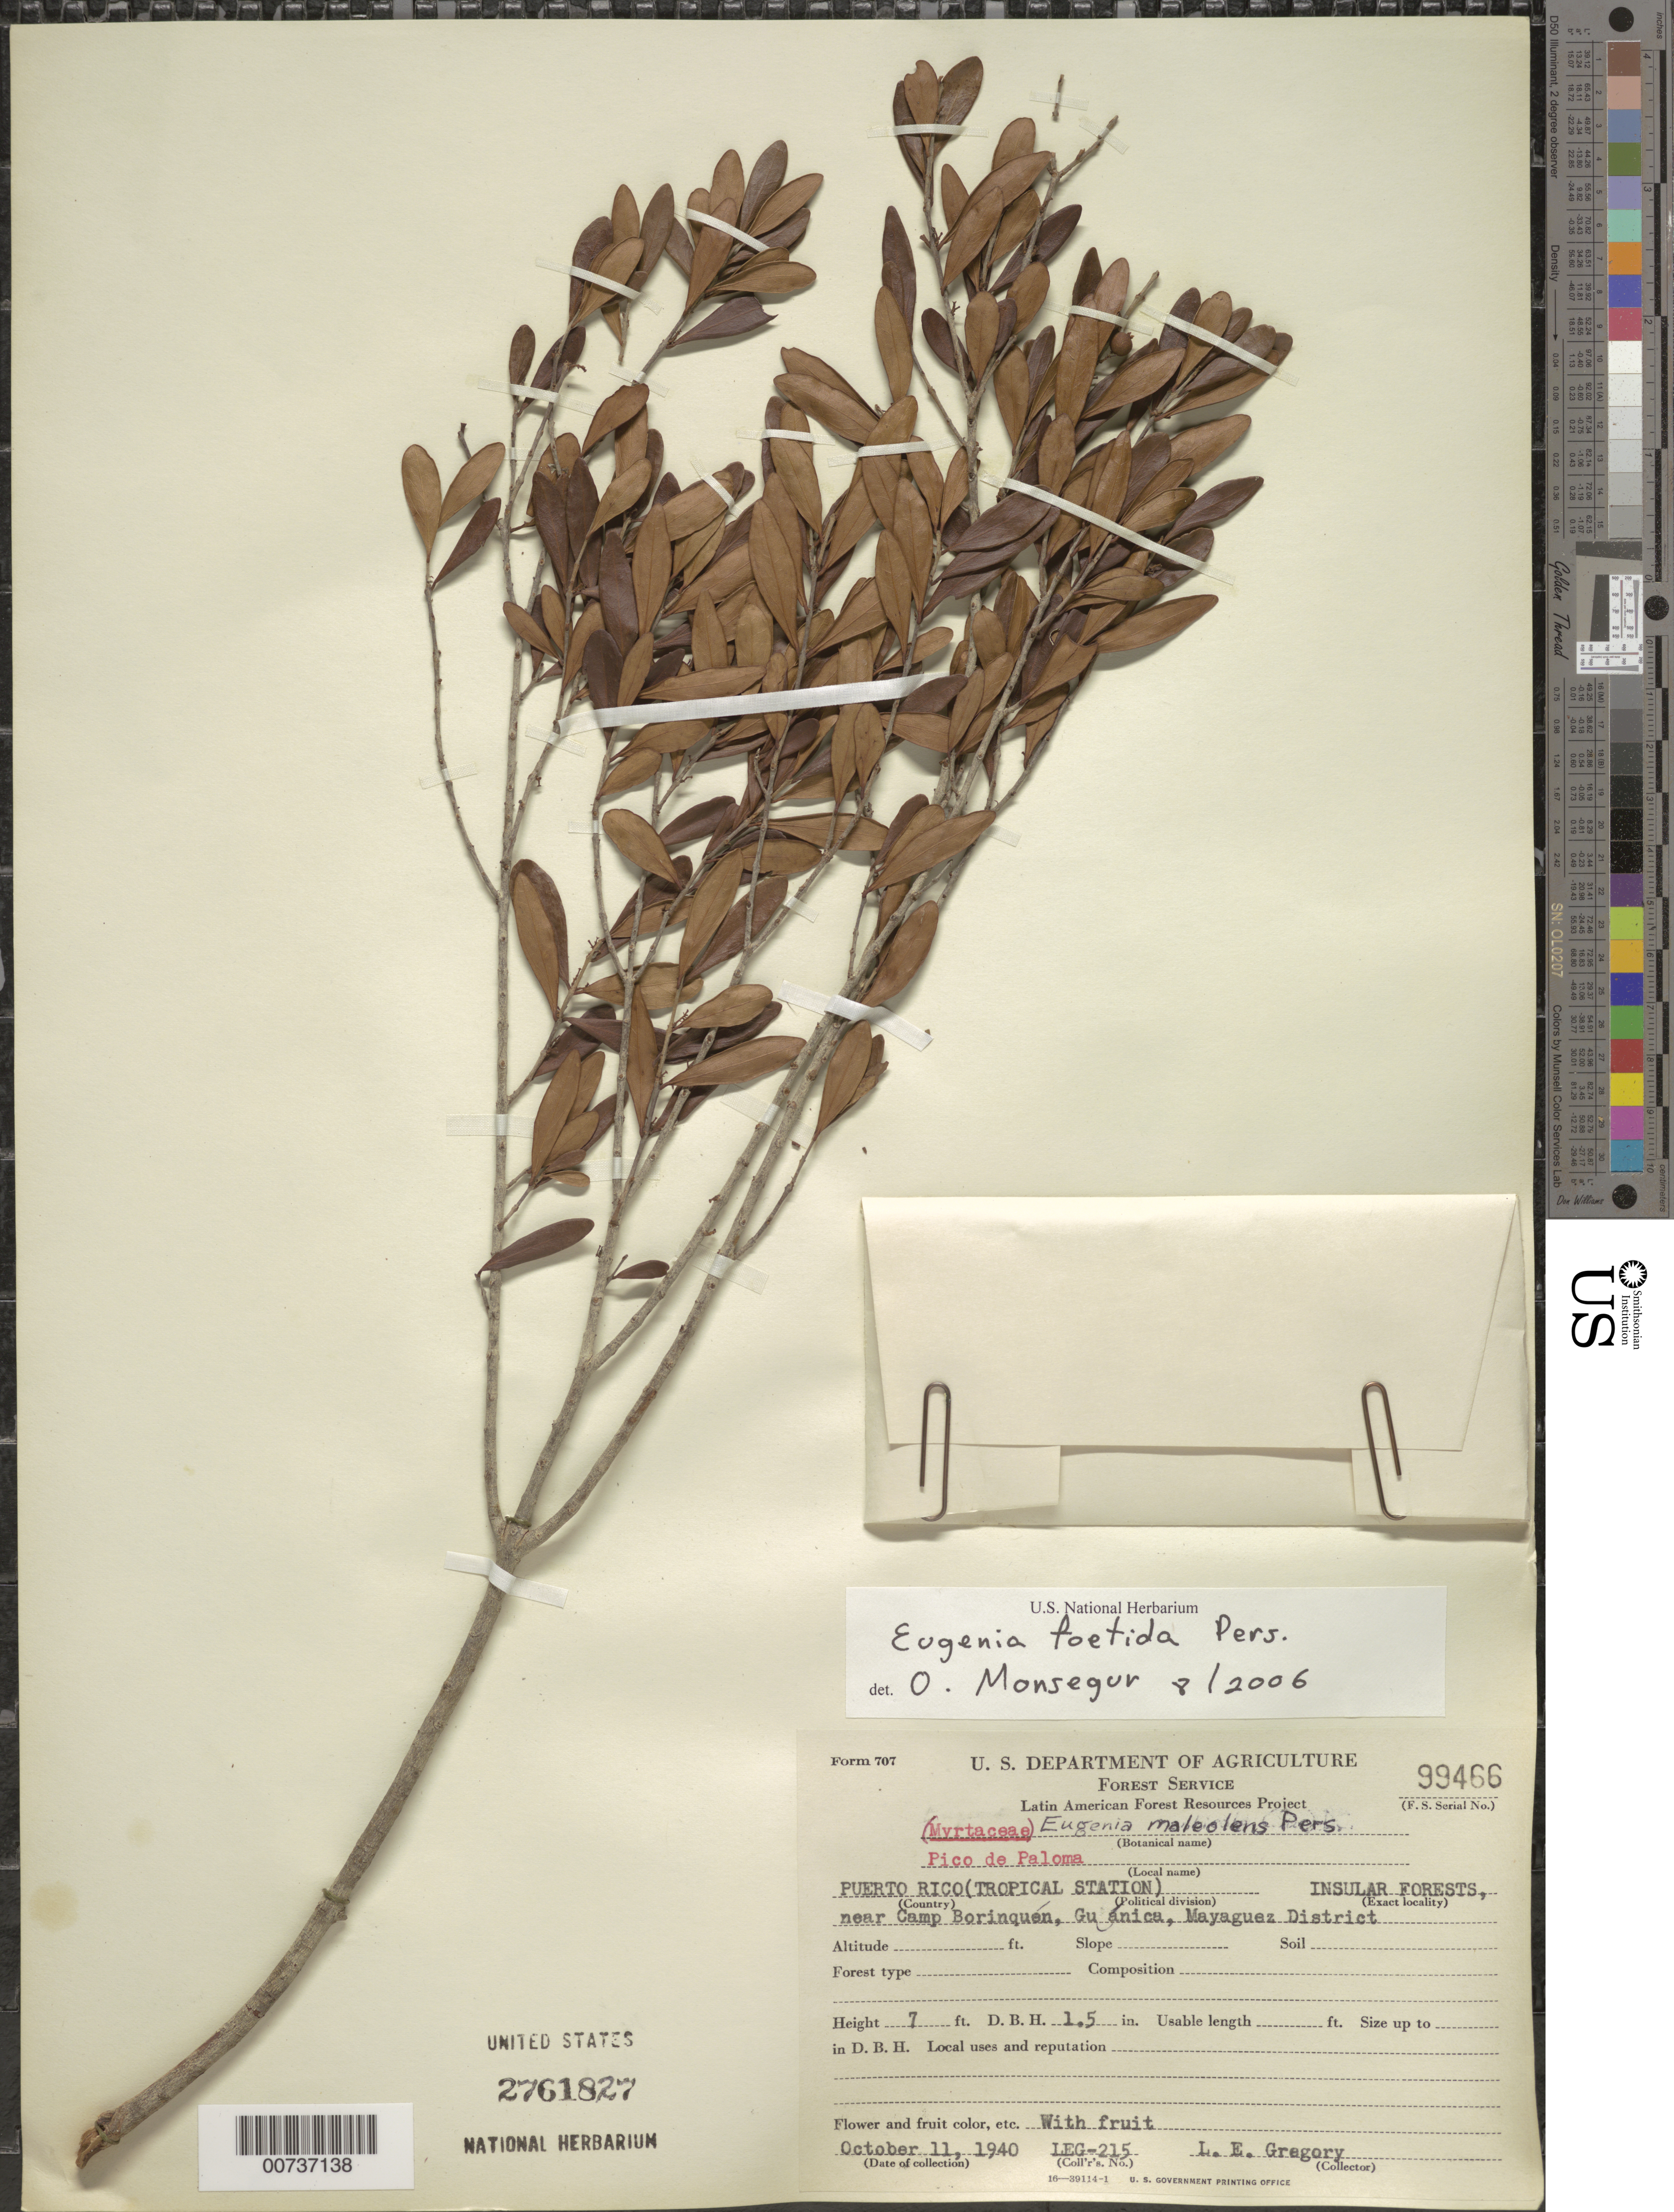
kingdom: Plantae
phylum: Tracheophyta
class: Magnoliopsida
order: Myrtales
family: Myrtaceae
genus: Eugenia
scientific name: Eugenia monticola var. monticola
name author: (Sw.) DC.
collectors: L. E. Gregory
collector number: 215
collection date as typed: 11 Oct 1940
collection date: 1940-10-11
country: Puerto Rico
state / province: Mayagüez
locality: Insular Forest, near Camp Borinquen, Guánica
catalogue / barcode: US 2761827